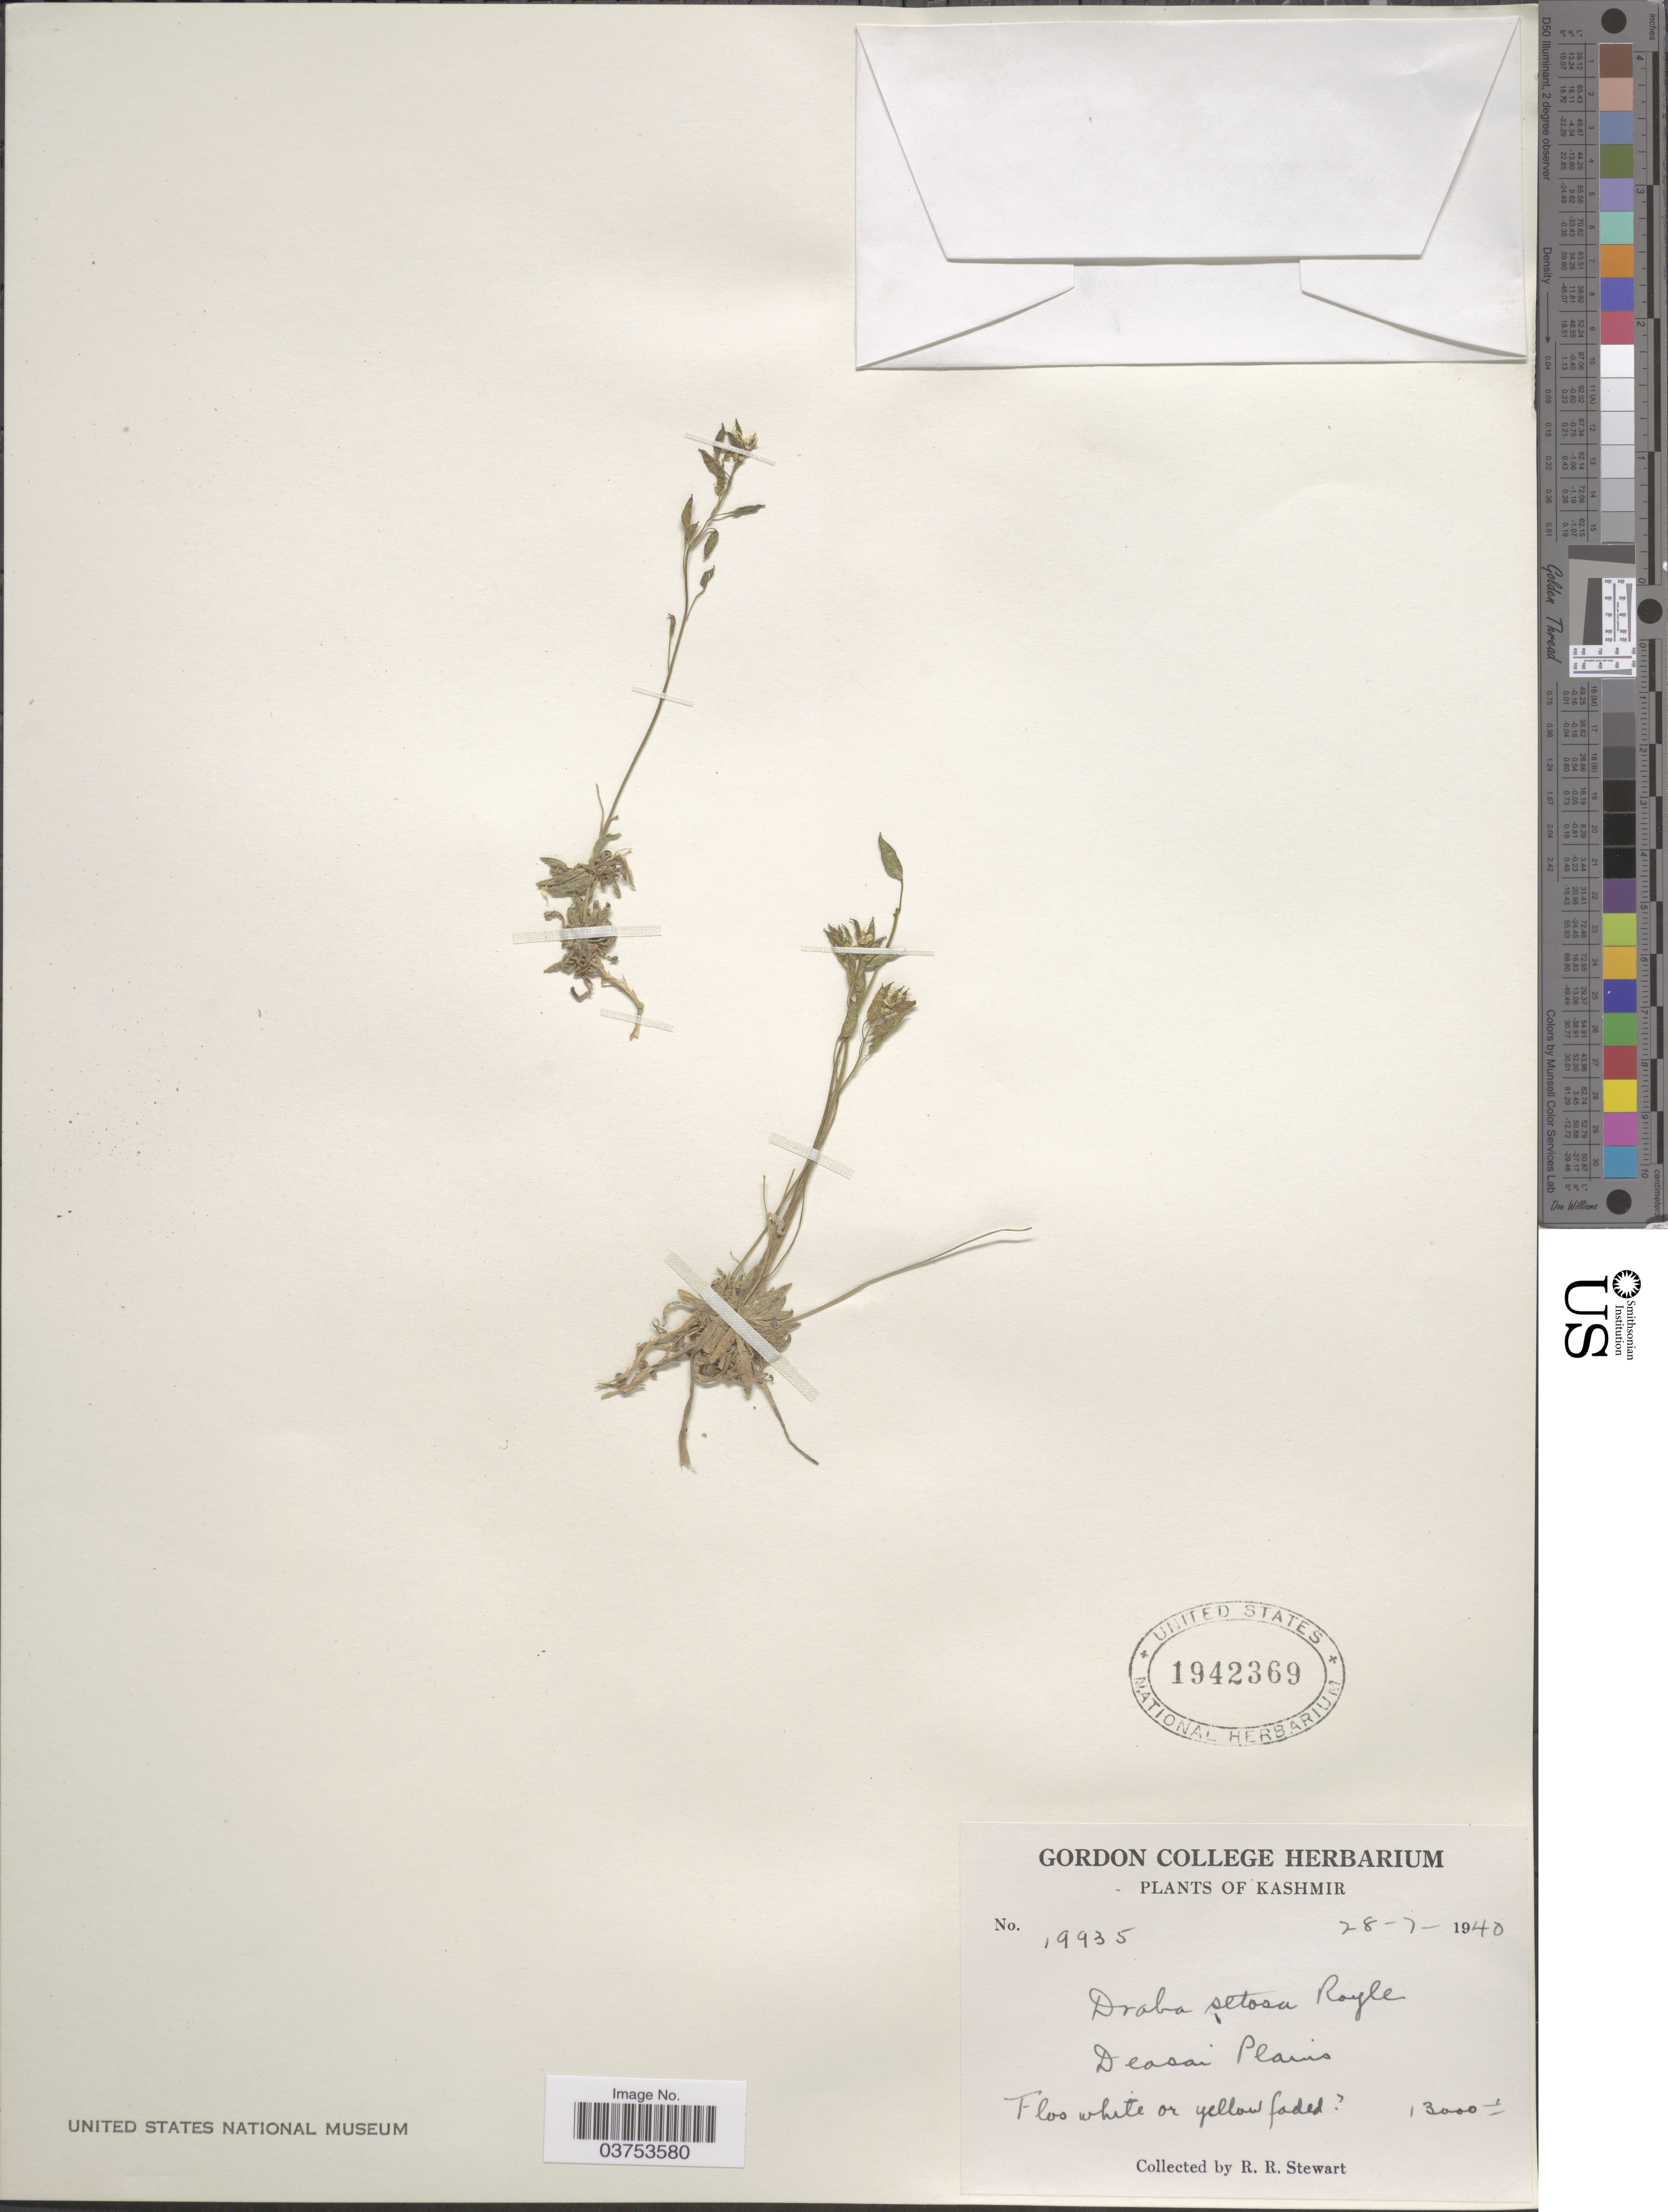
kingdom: Plantae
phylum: Tracheophyta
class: Magnoliopsida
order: Brassicales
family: Brassicaceae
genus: Draba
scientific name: Draba setosa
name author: Royle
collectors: R. Stewart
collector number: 19935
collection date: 1940-07-28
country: India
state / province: Jammu and Kashmir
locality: Kashmir. Deosai Plains.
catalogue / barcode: US 1942369